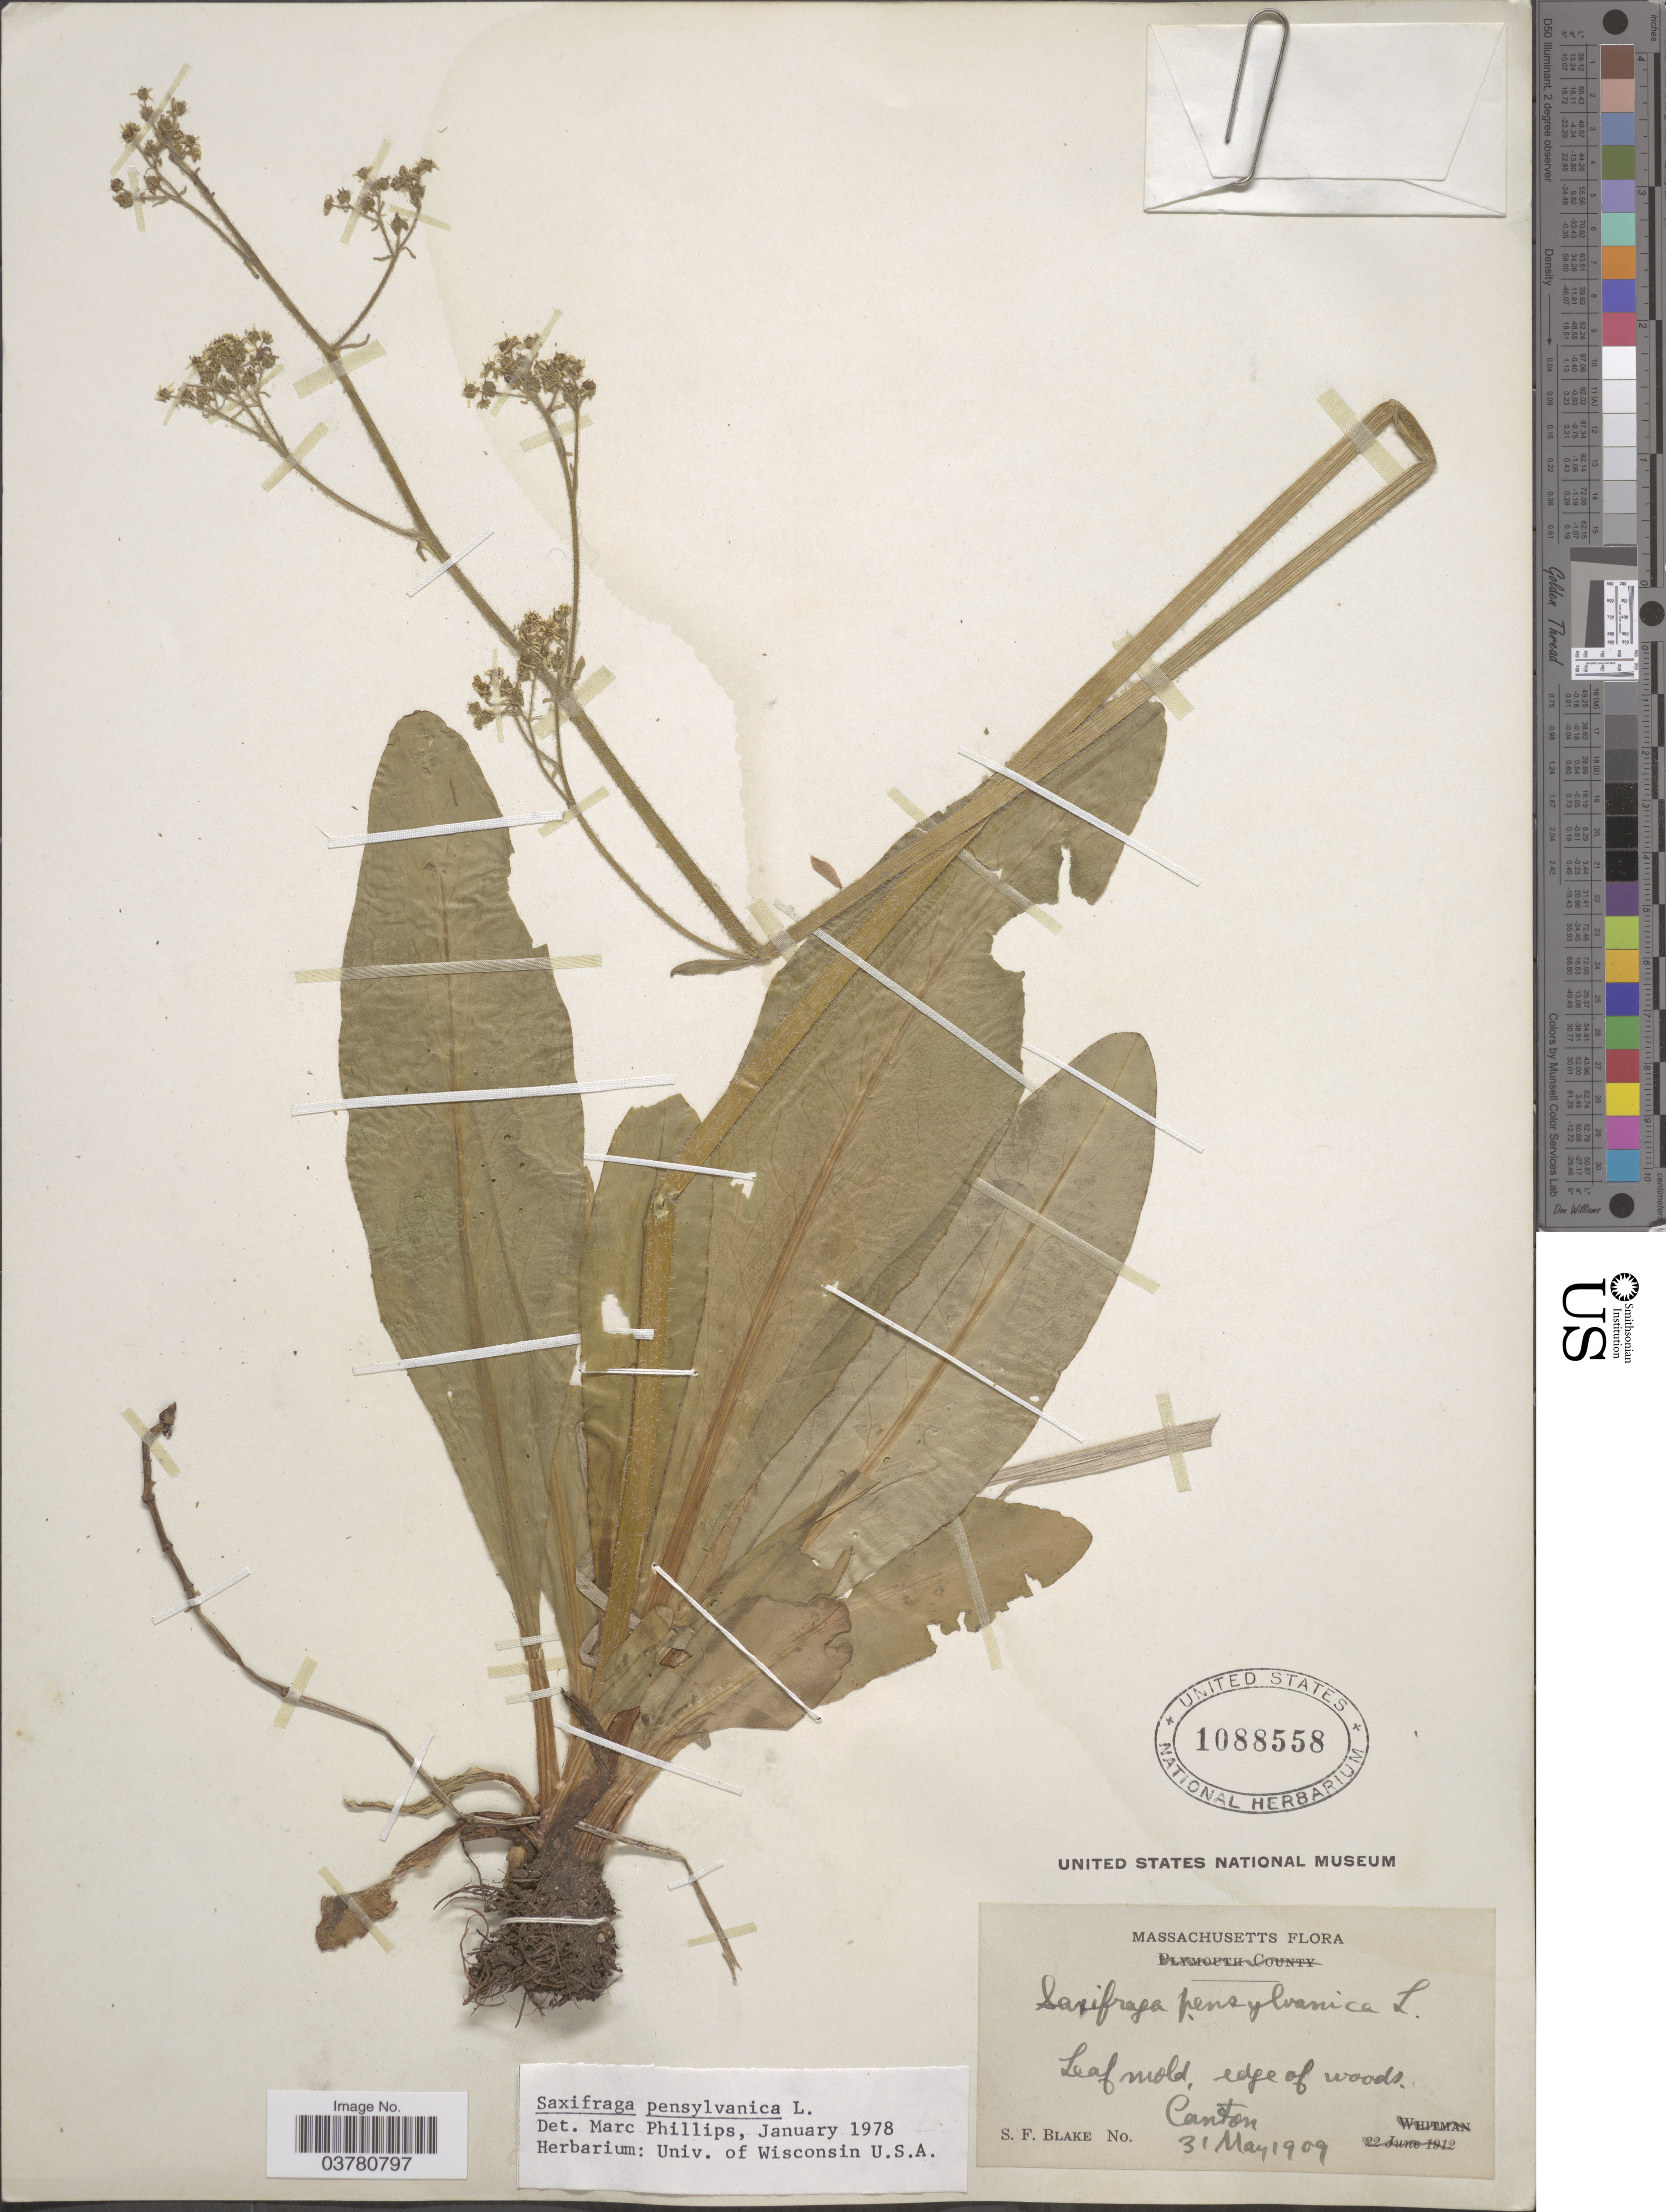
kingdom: Plantae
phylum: Tracheophyta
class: Magnoliopsida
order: Saxifragales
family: Saxifragaceae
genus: Micranthes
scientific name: Micranthes pensylvanica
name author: (L.) Haw.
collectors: S. Blake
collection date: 1909-05-31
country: United States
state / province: Massachusetts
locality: Canton.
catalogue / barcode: US 1088558